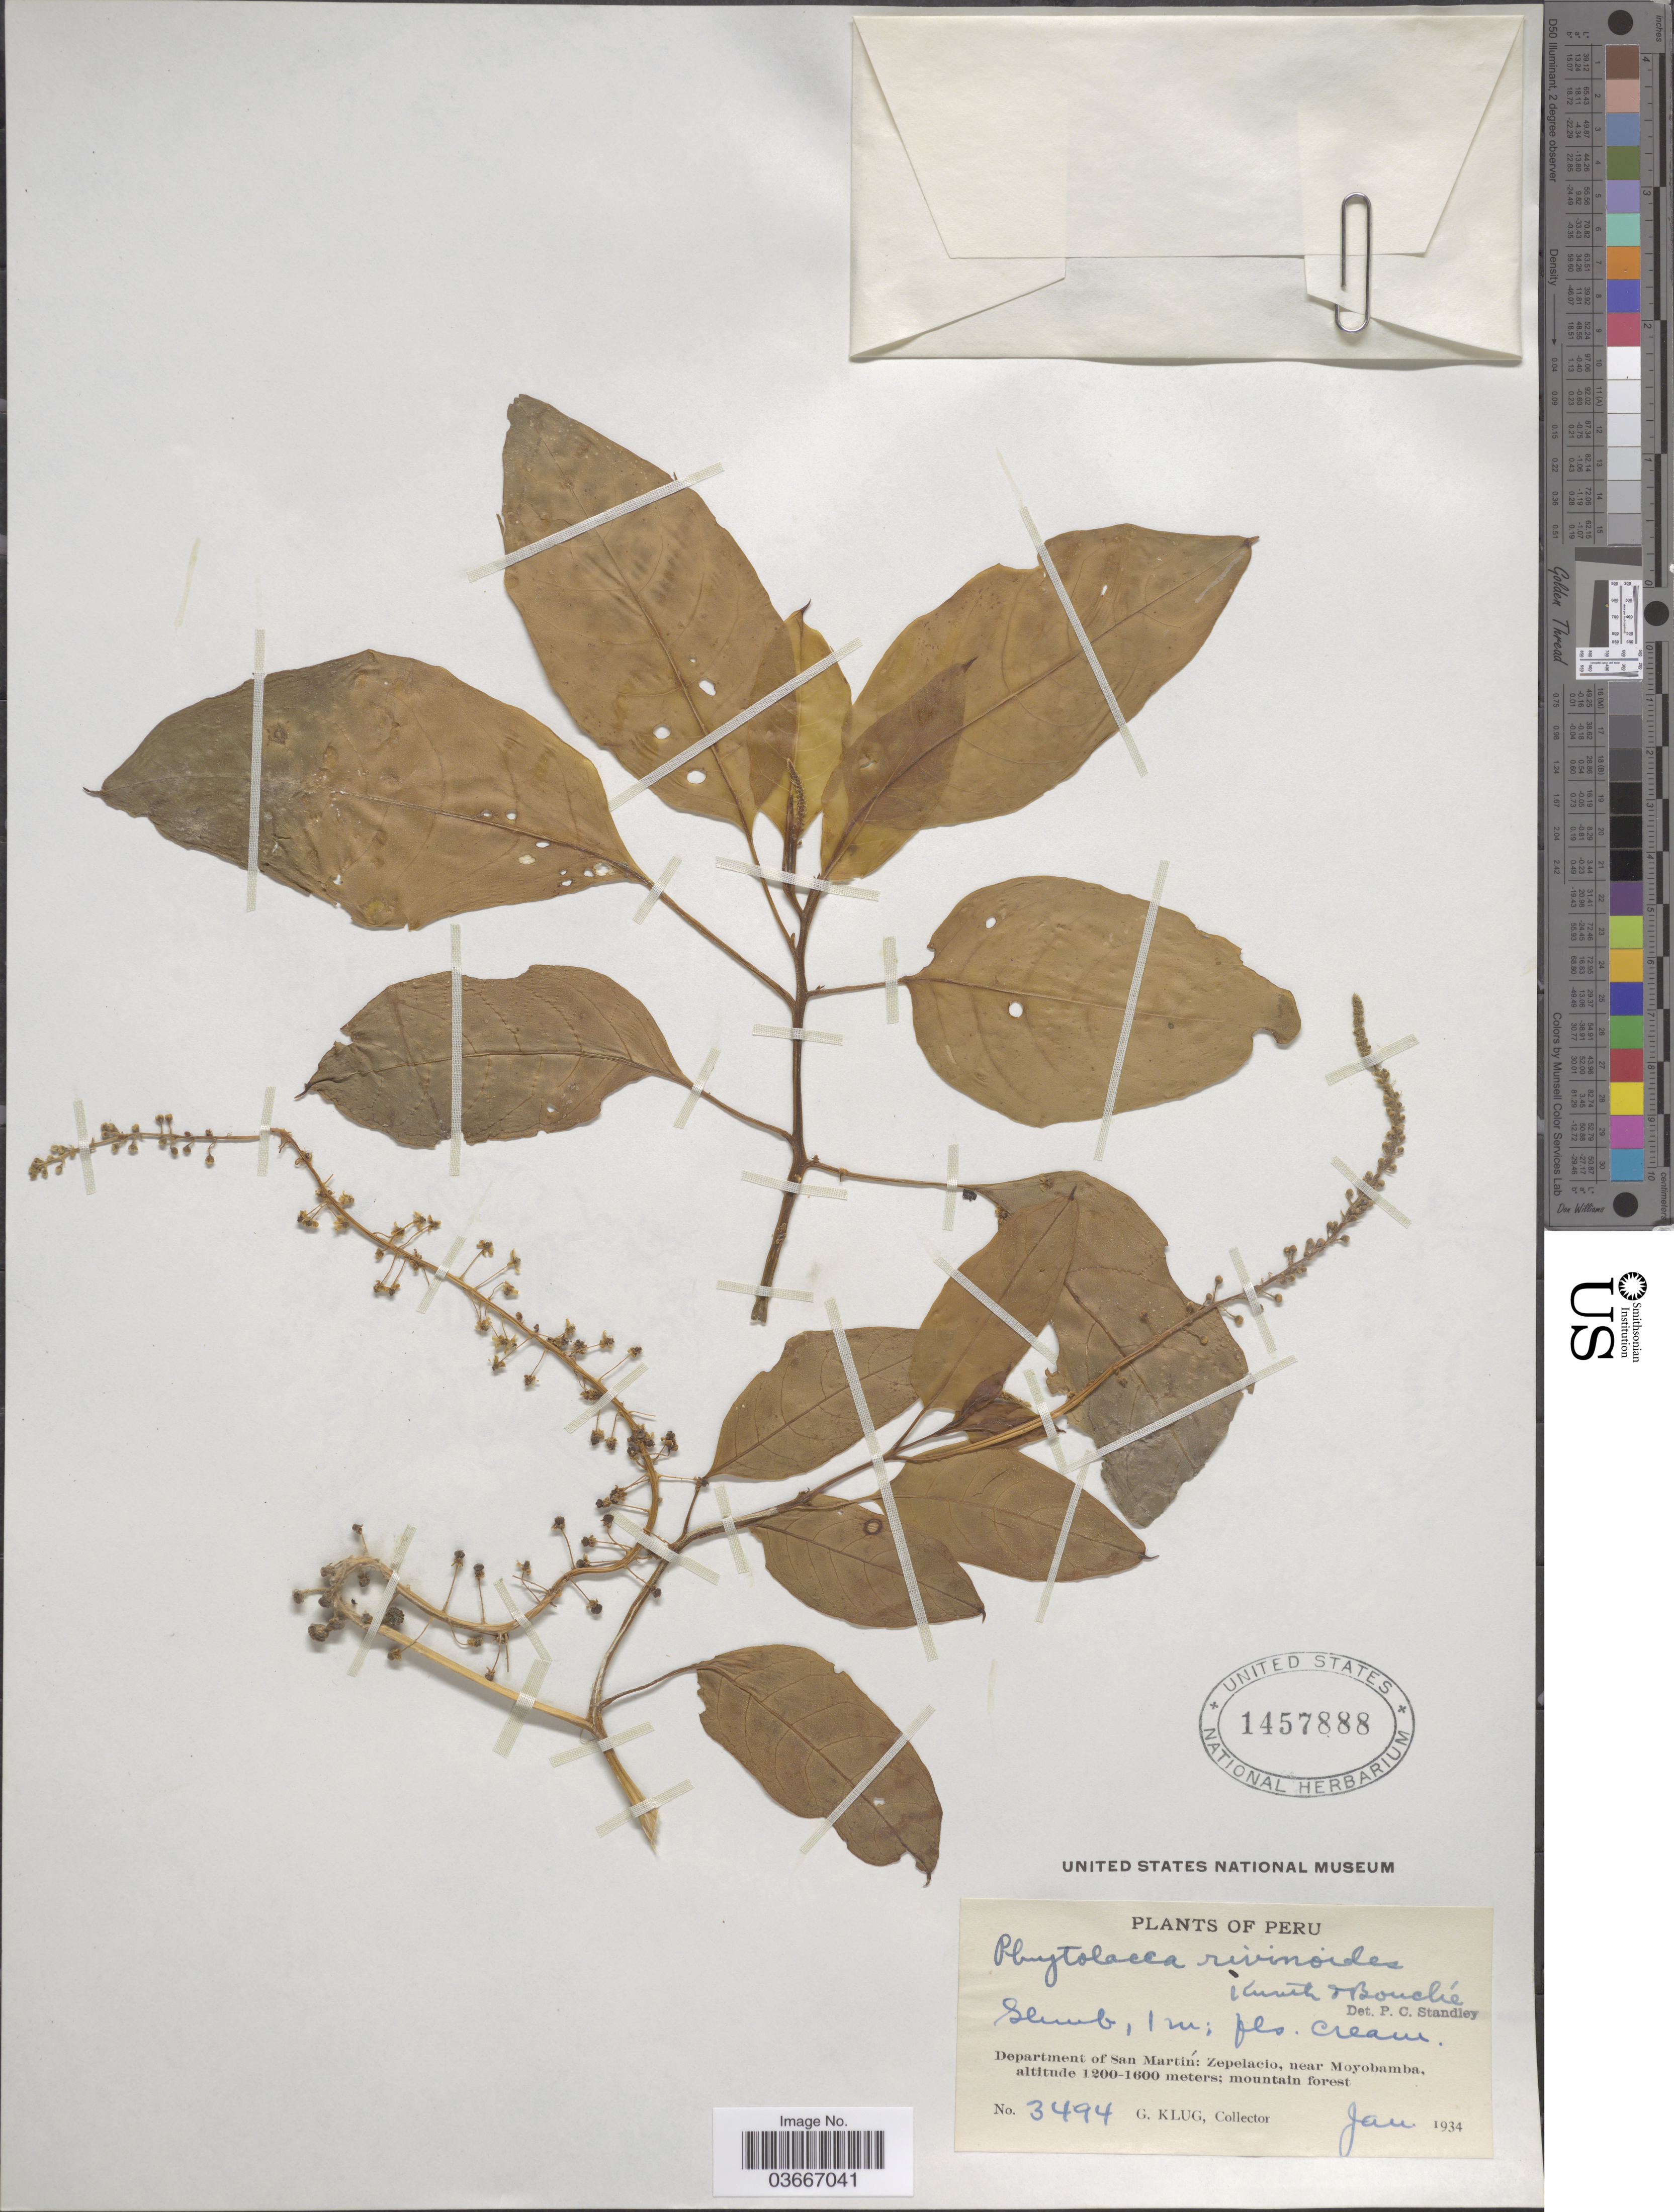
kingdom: Plantae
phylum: Tracheophyta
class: Magnoliopsida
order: Caryophyllales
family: Phytolaccaceae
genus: Phytolacca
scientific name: Phytolacca rivinoides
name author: Kunth & C.D. Bouché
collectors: G. Klug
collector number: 3494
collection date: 1934-01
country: Peru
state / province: San Martín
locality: Department of San Martín: Zepelacio, near Moyobamba.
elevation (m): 1200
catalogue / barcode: US 1457888